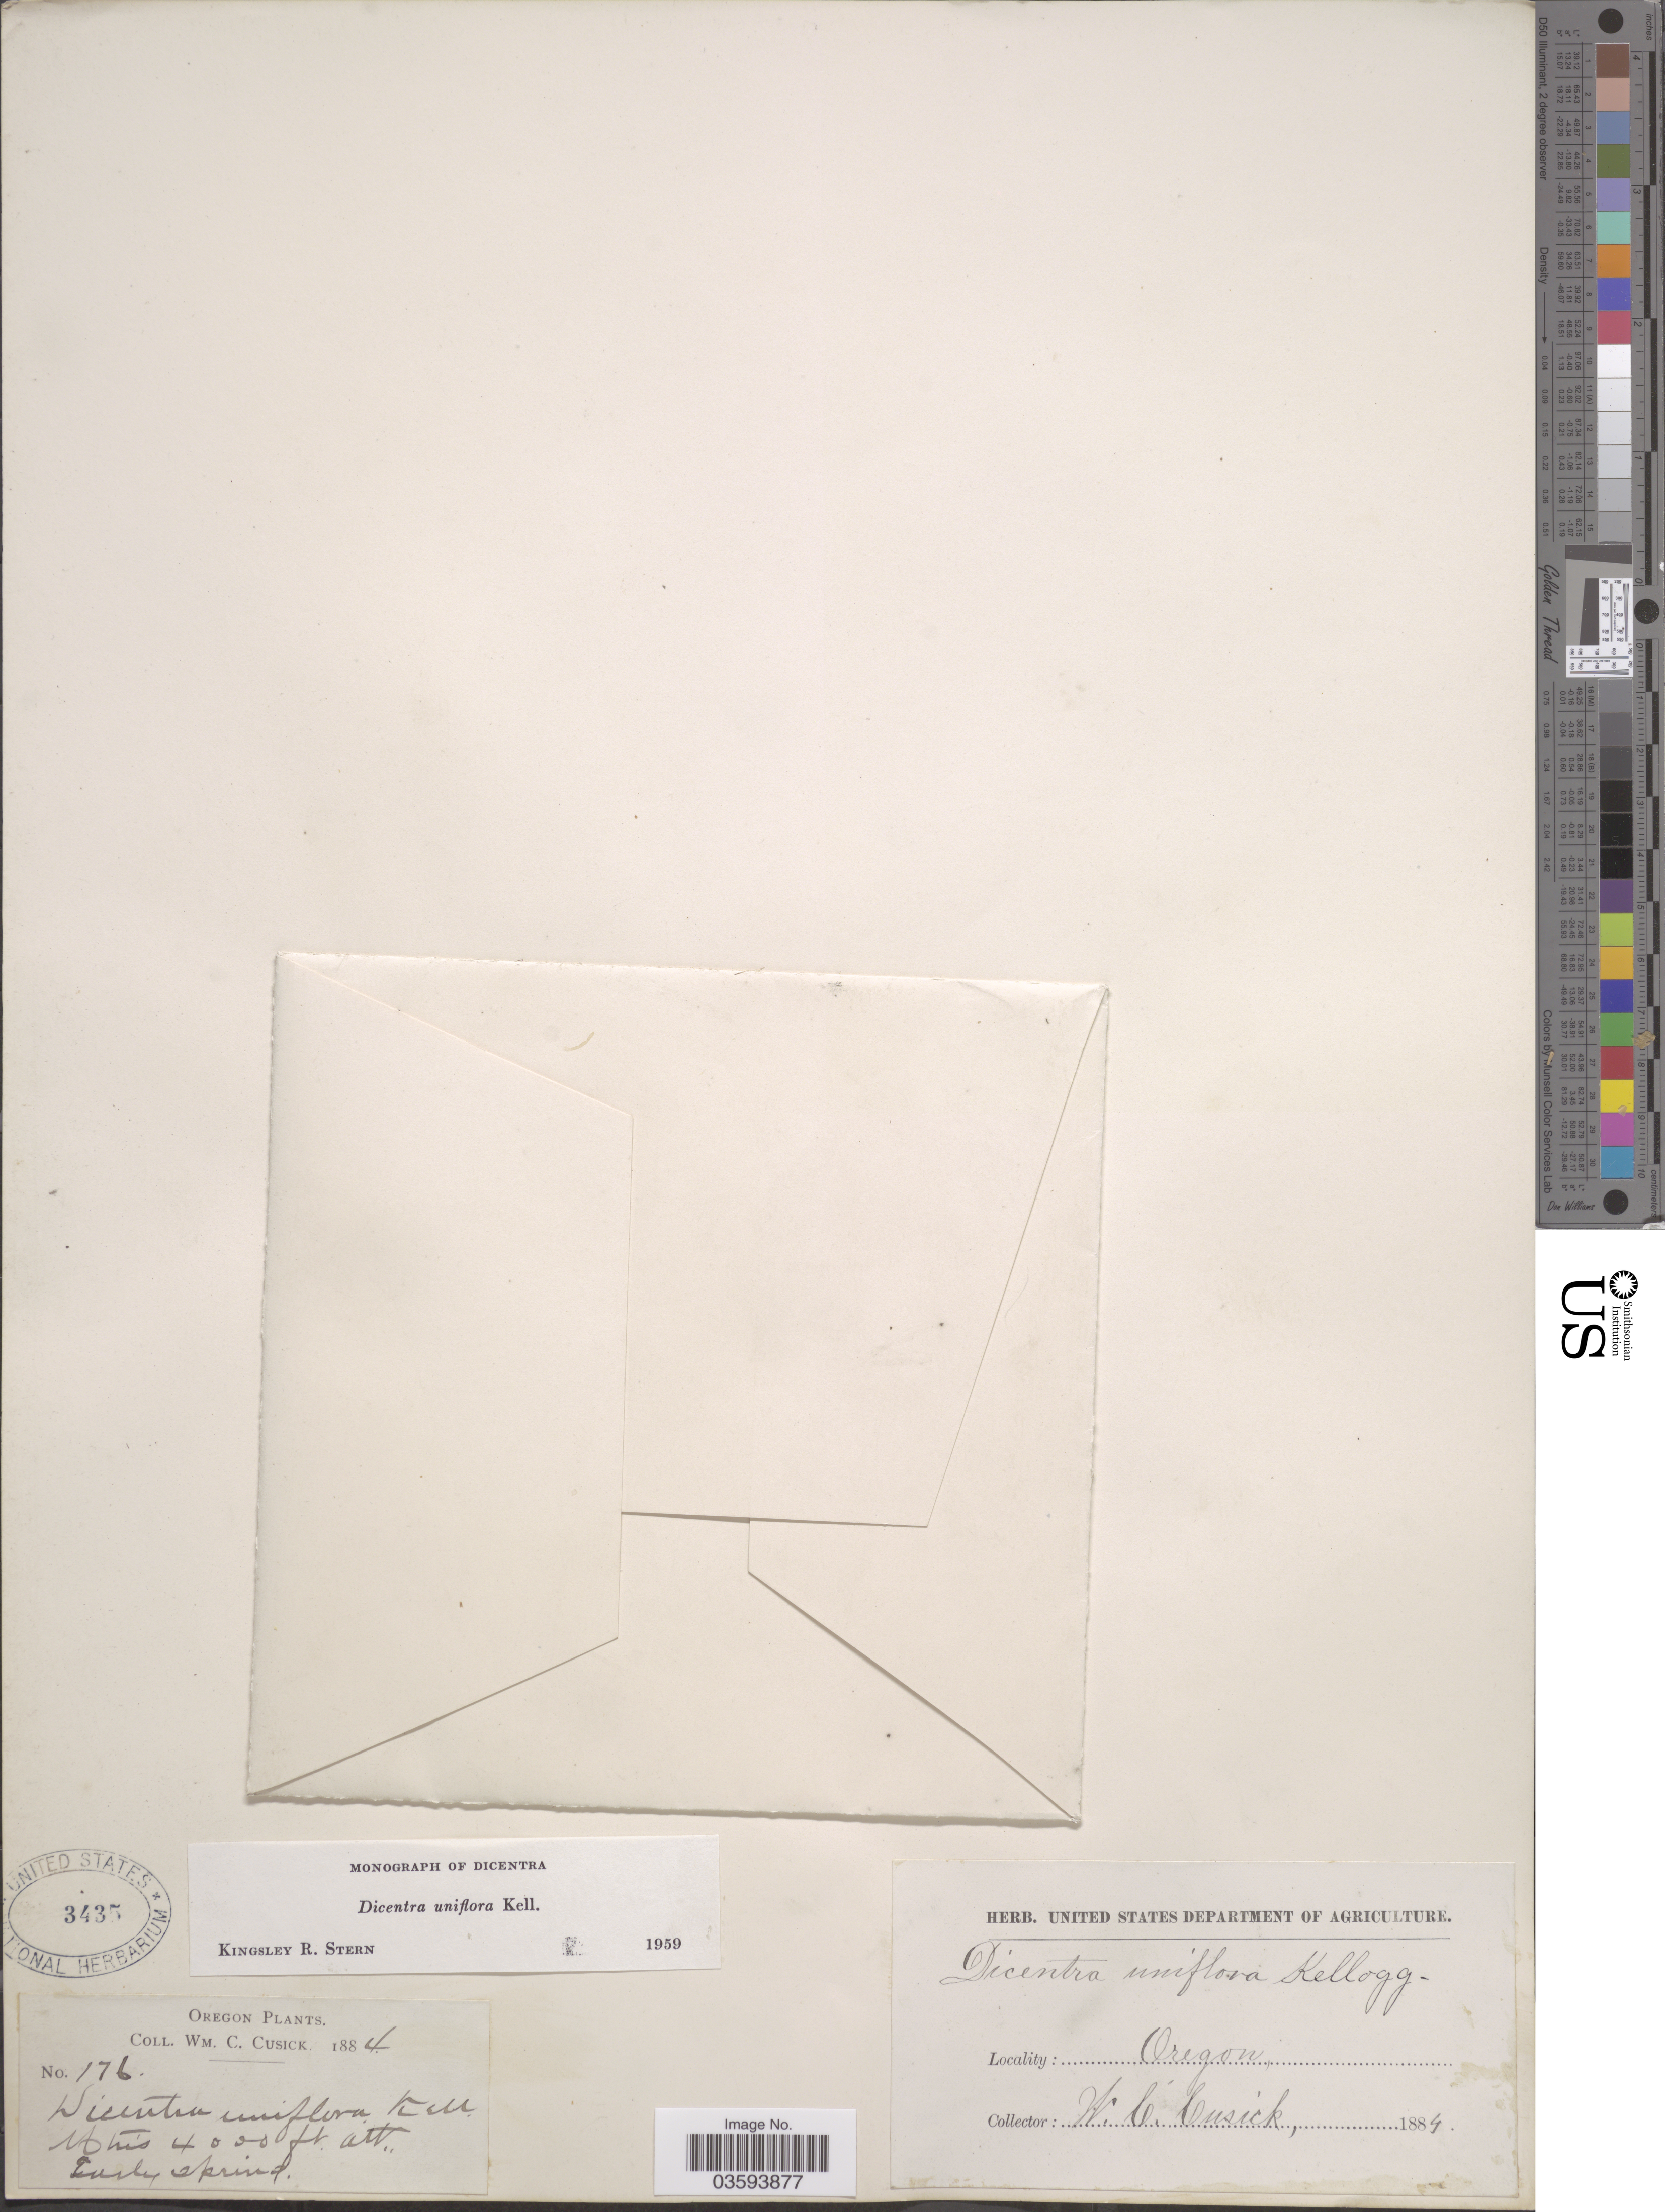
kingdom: Plantae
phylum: Tracheophyta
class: Magnoliopsida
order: Ranunculales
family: Papaveraceae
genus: Dicentra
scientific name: Dicentra uniflora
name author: Kellogg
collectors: W. C. Cusick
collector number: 176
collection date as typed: Early spring 1884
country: United States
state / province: Oregon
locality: Mtns. [Mountains]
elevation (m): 1219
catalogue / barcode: US 3435